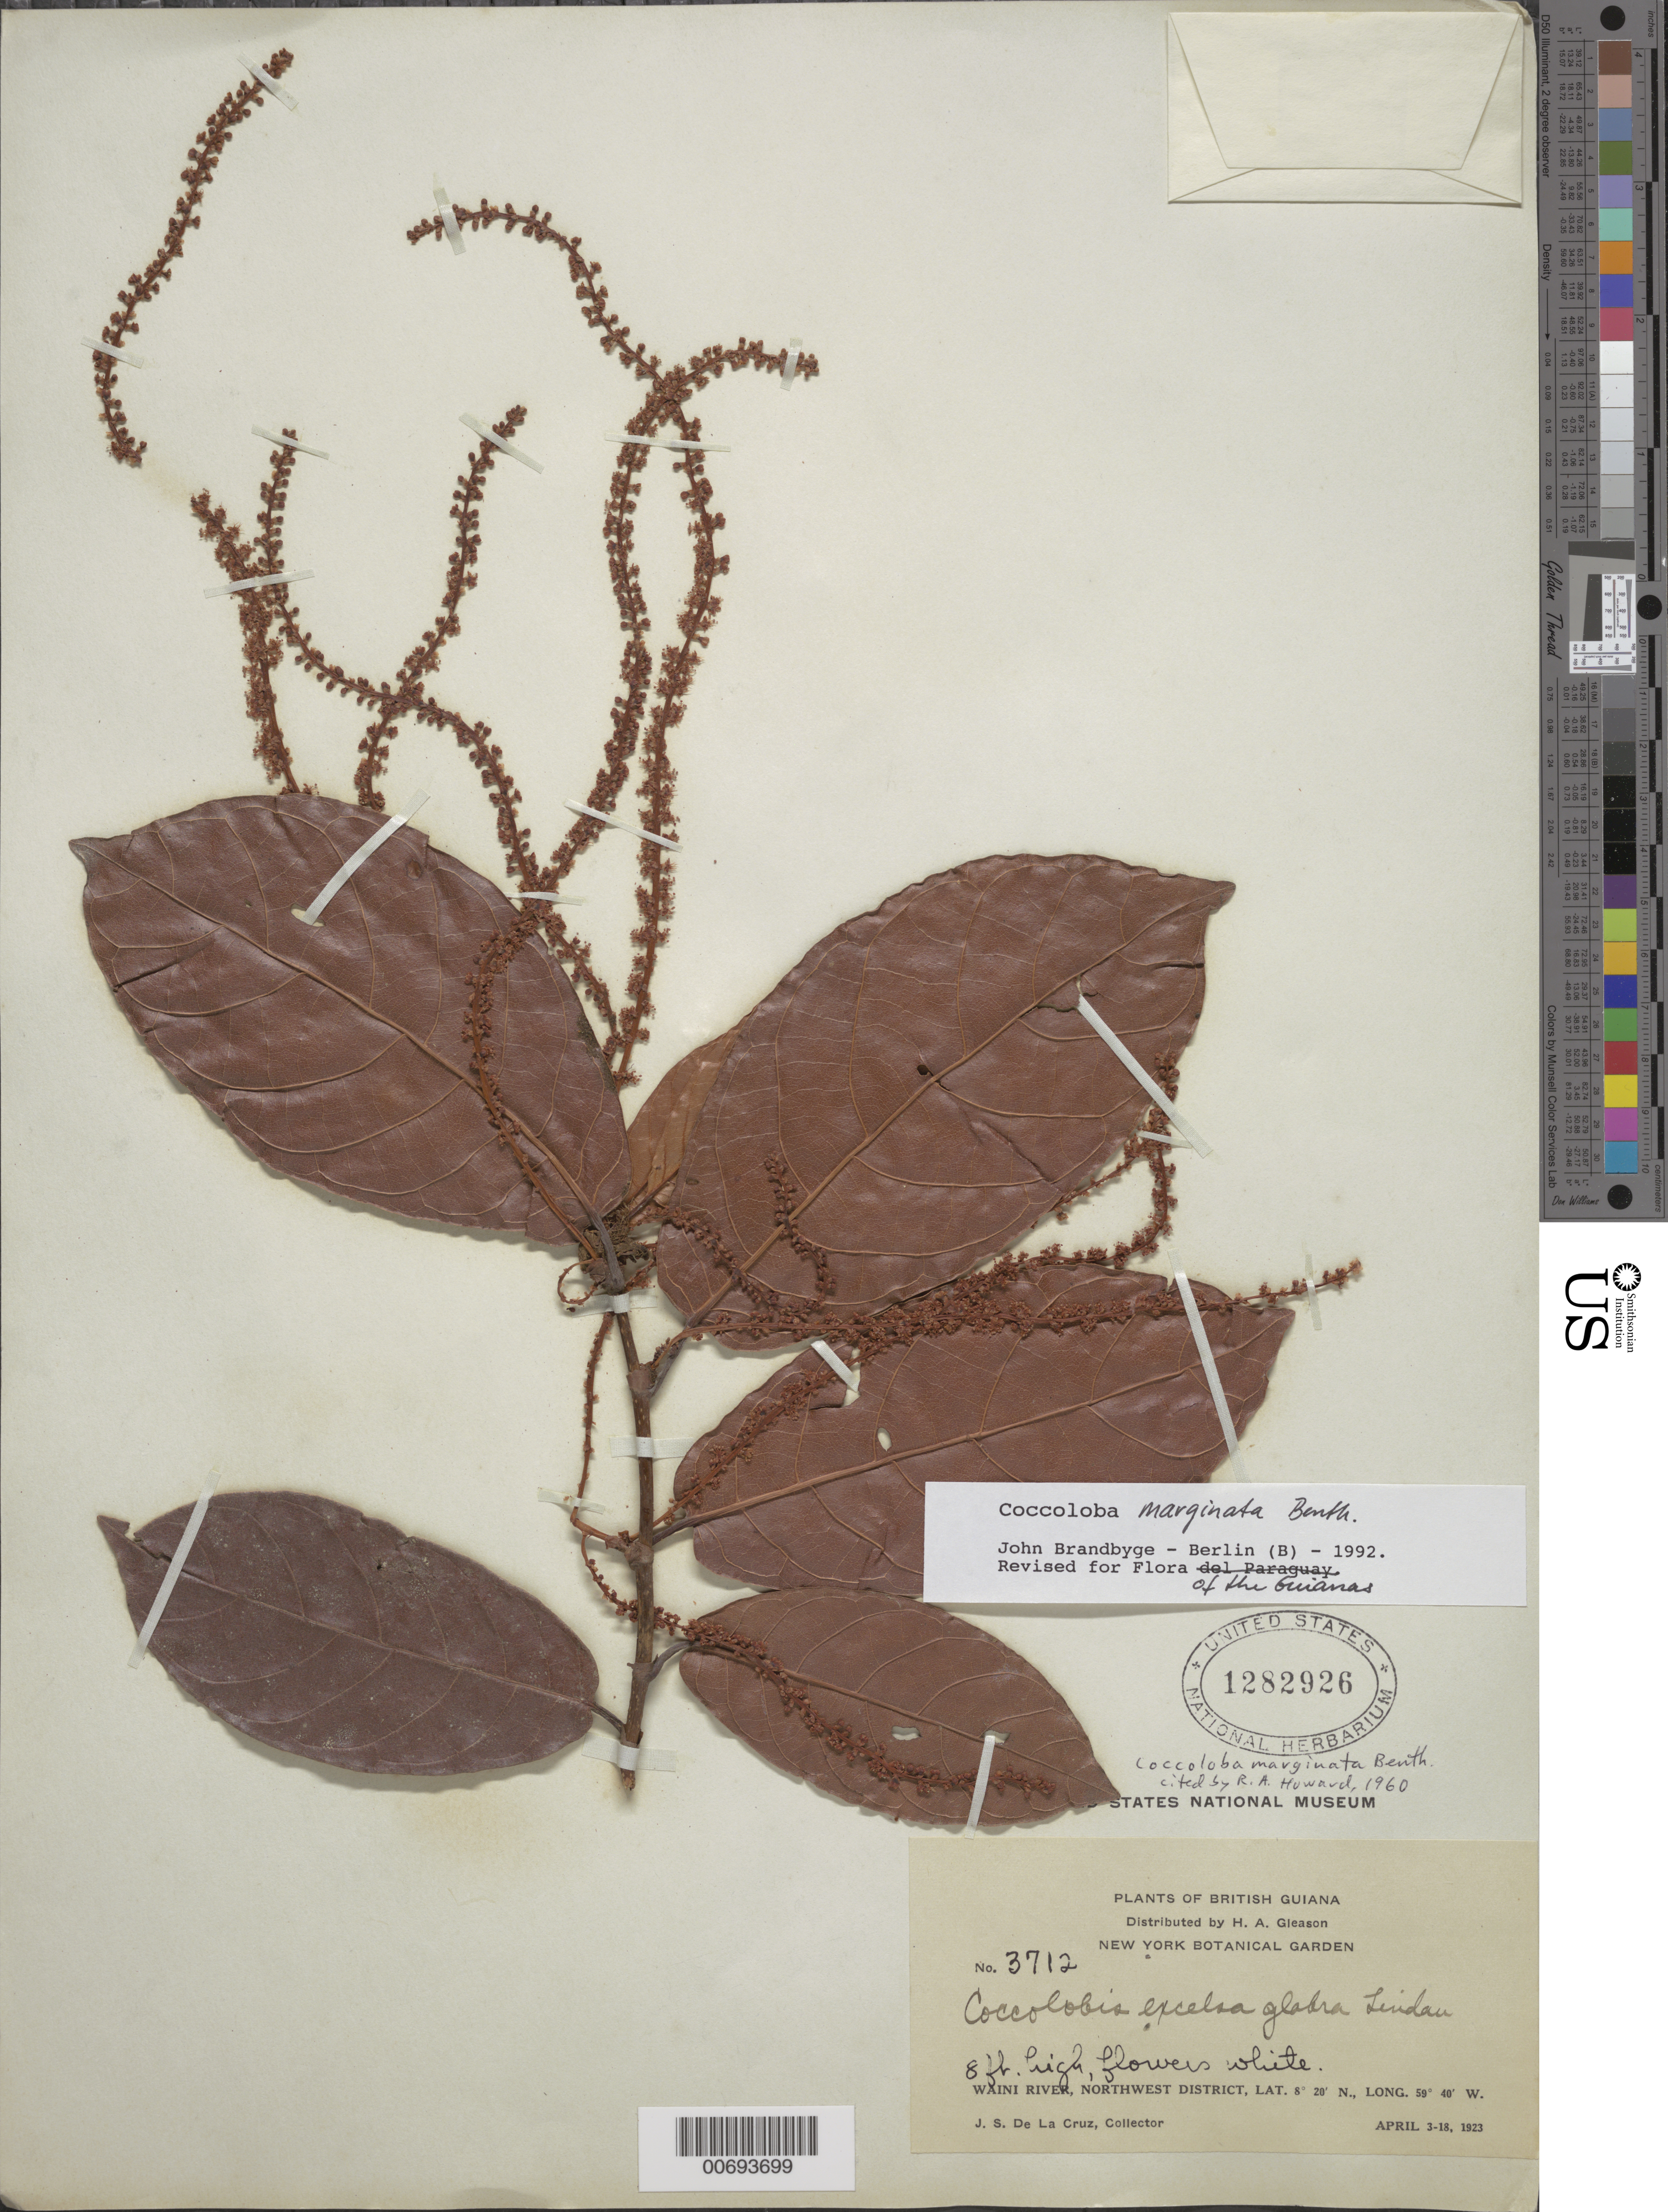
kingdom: Plantae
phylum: Tracheophyta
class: Magnoliopsida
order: Caryophyllales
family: Polygonaceae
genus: Coccoloba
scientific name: Coccoloba marginata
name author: Benth.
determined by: Brandbyge, J.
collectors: J. S. de la Cruz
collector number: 3712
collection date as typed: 3-Apr-23 to 18-Apr-23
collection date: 1923-04-03/1923-04-18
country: Guyana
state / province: Barima-Waini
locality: Waini R., NW District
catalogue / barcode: US 1282926